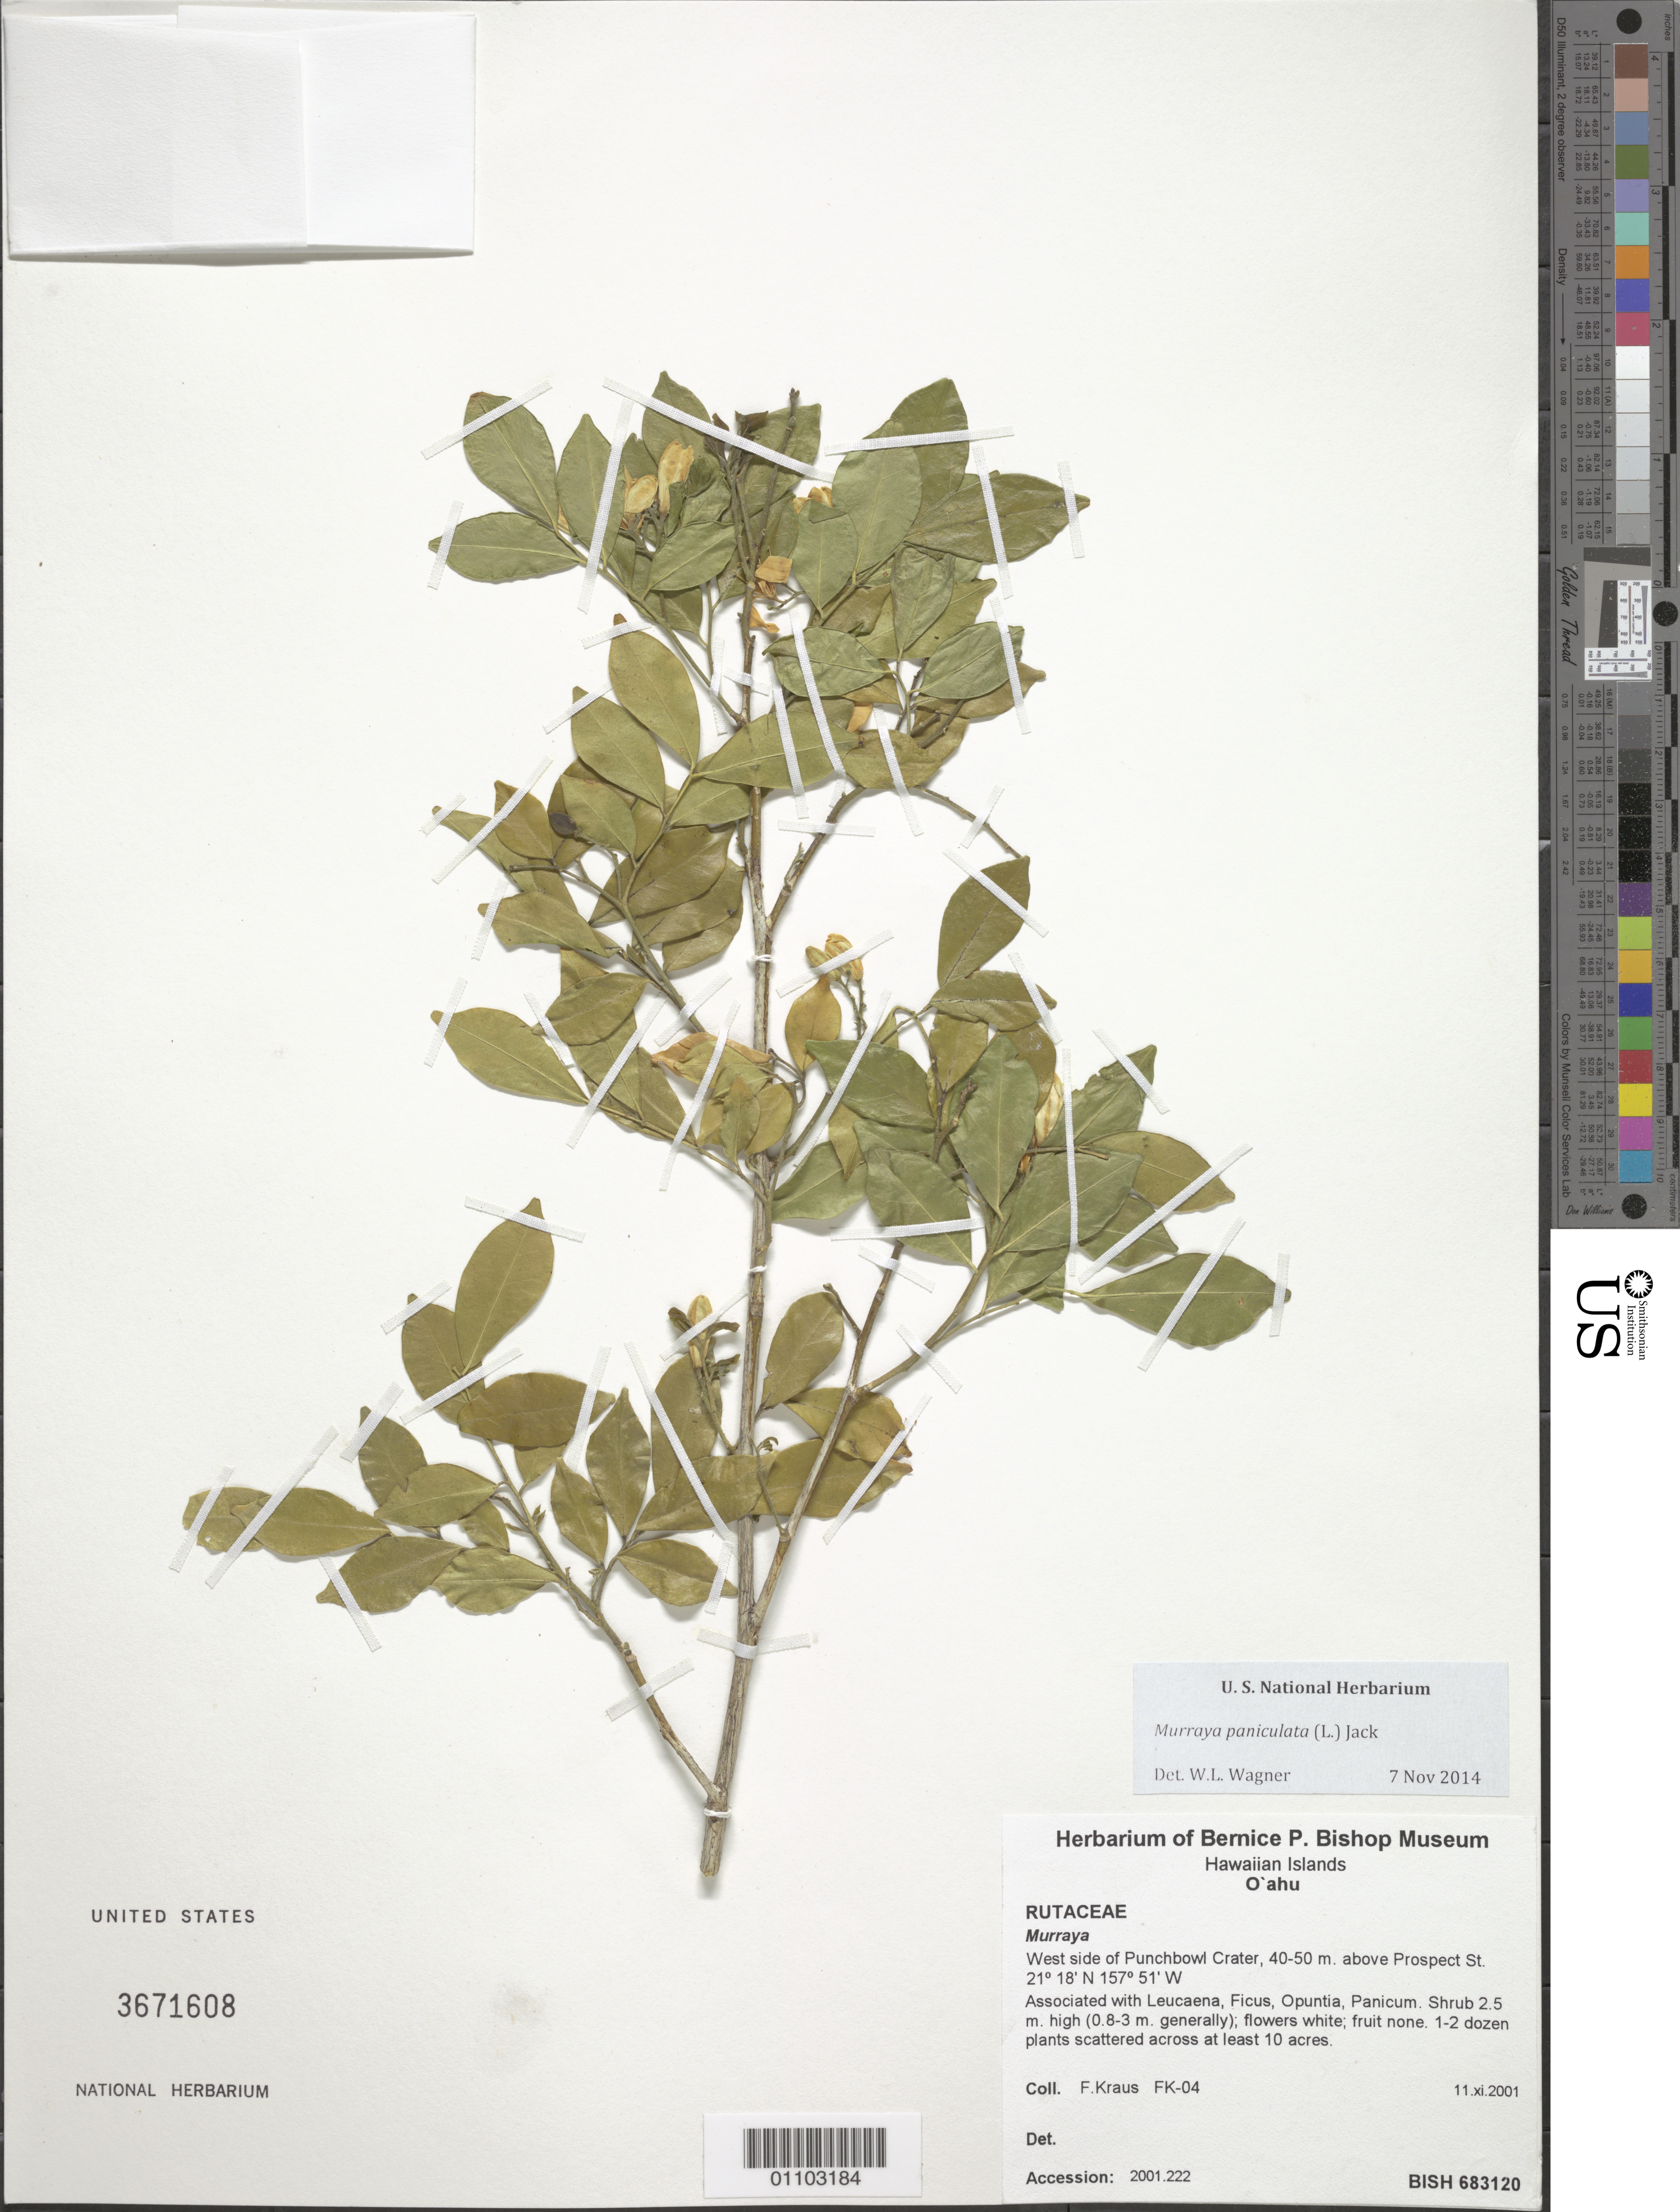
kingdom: Plantae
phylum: Tracheophyta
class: Magnoliopsida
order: Sapindales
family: Rutaceae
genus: Murraya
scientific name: Murraya paniculata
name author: (L.) Jack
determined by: Wagner, W. L., (BOT), Smithsonian Institution - National Museum of Natural History (UNITED STATES)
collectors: F. Kraus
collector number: FK-04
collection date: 2001-11-11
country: United States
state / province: Hawaii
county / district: Honolulu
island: Oahu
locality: West side of Punchbowl Crater, 40-50 above Prospect St.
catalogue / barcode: US 3671608